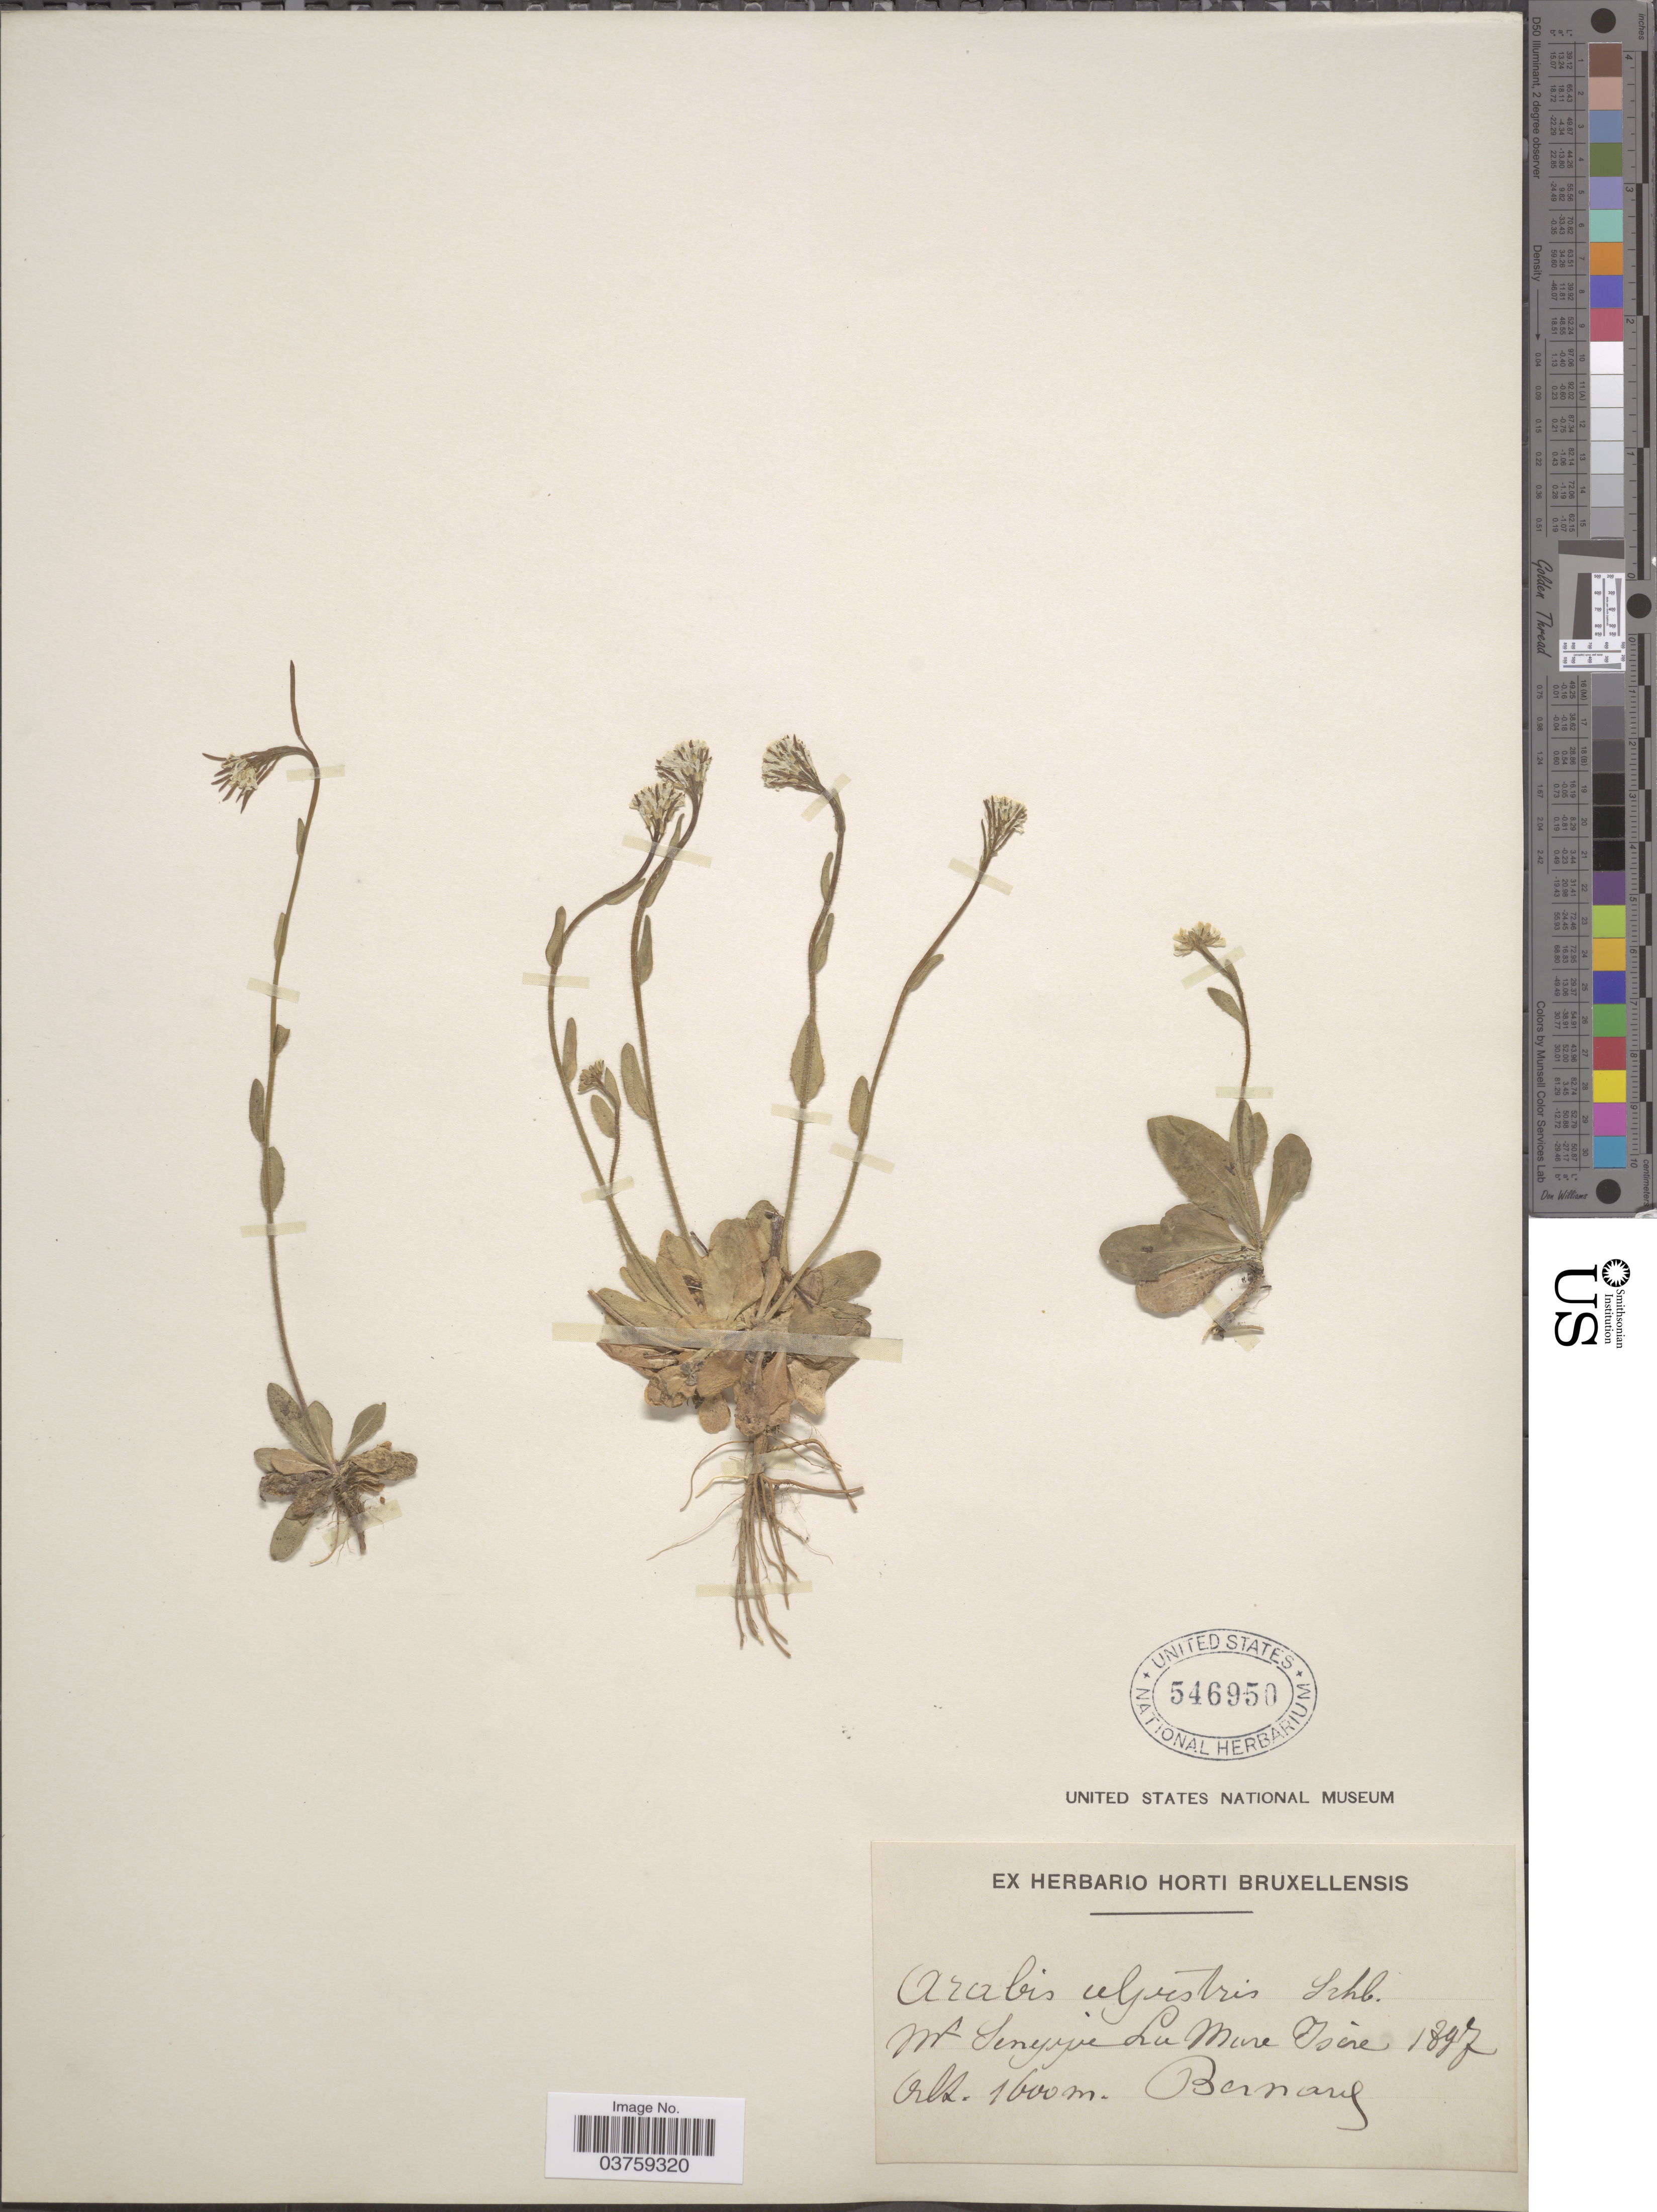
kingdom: Plantae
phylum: Tracheophyta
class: Magnoliopsida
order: Brassicales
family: Brassicaceae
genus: Arabis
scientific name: Arabis alpestris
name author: Schleich. ex Rchb.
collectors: -. Bernard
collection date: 1897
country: France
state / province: Auvergne-Rhône-Alpes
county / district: Isère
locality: Mt Seneppe La Mure Isére.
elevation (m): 1600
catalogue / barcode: US 546950